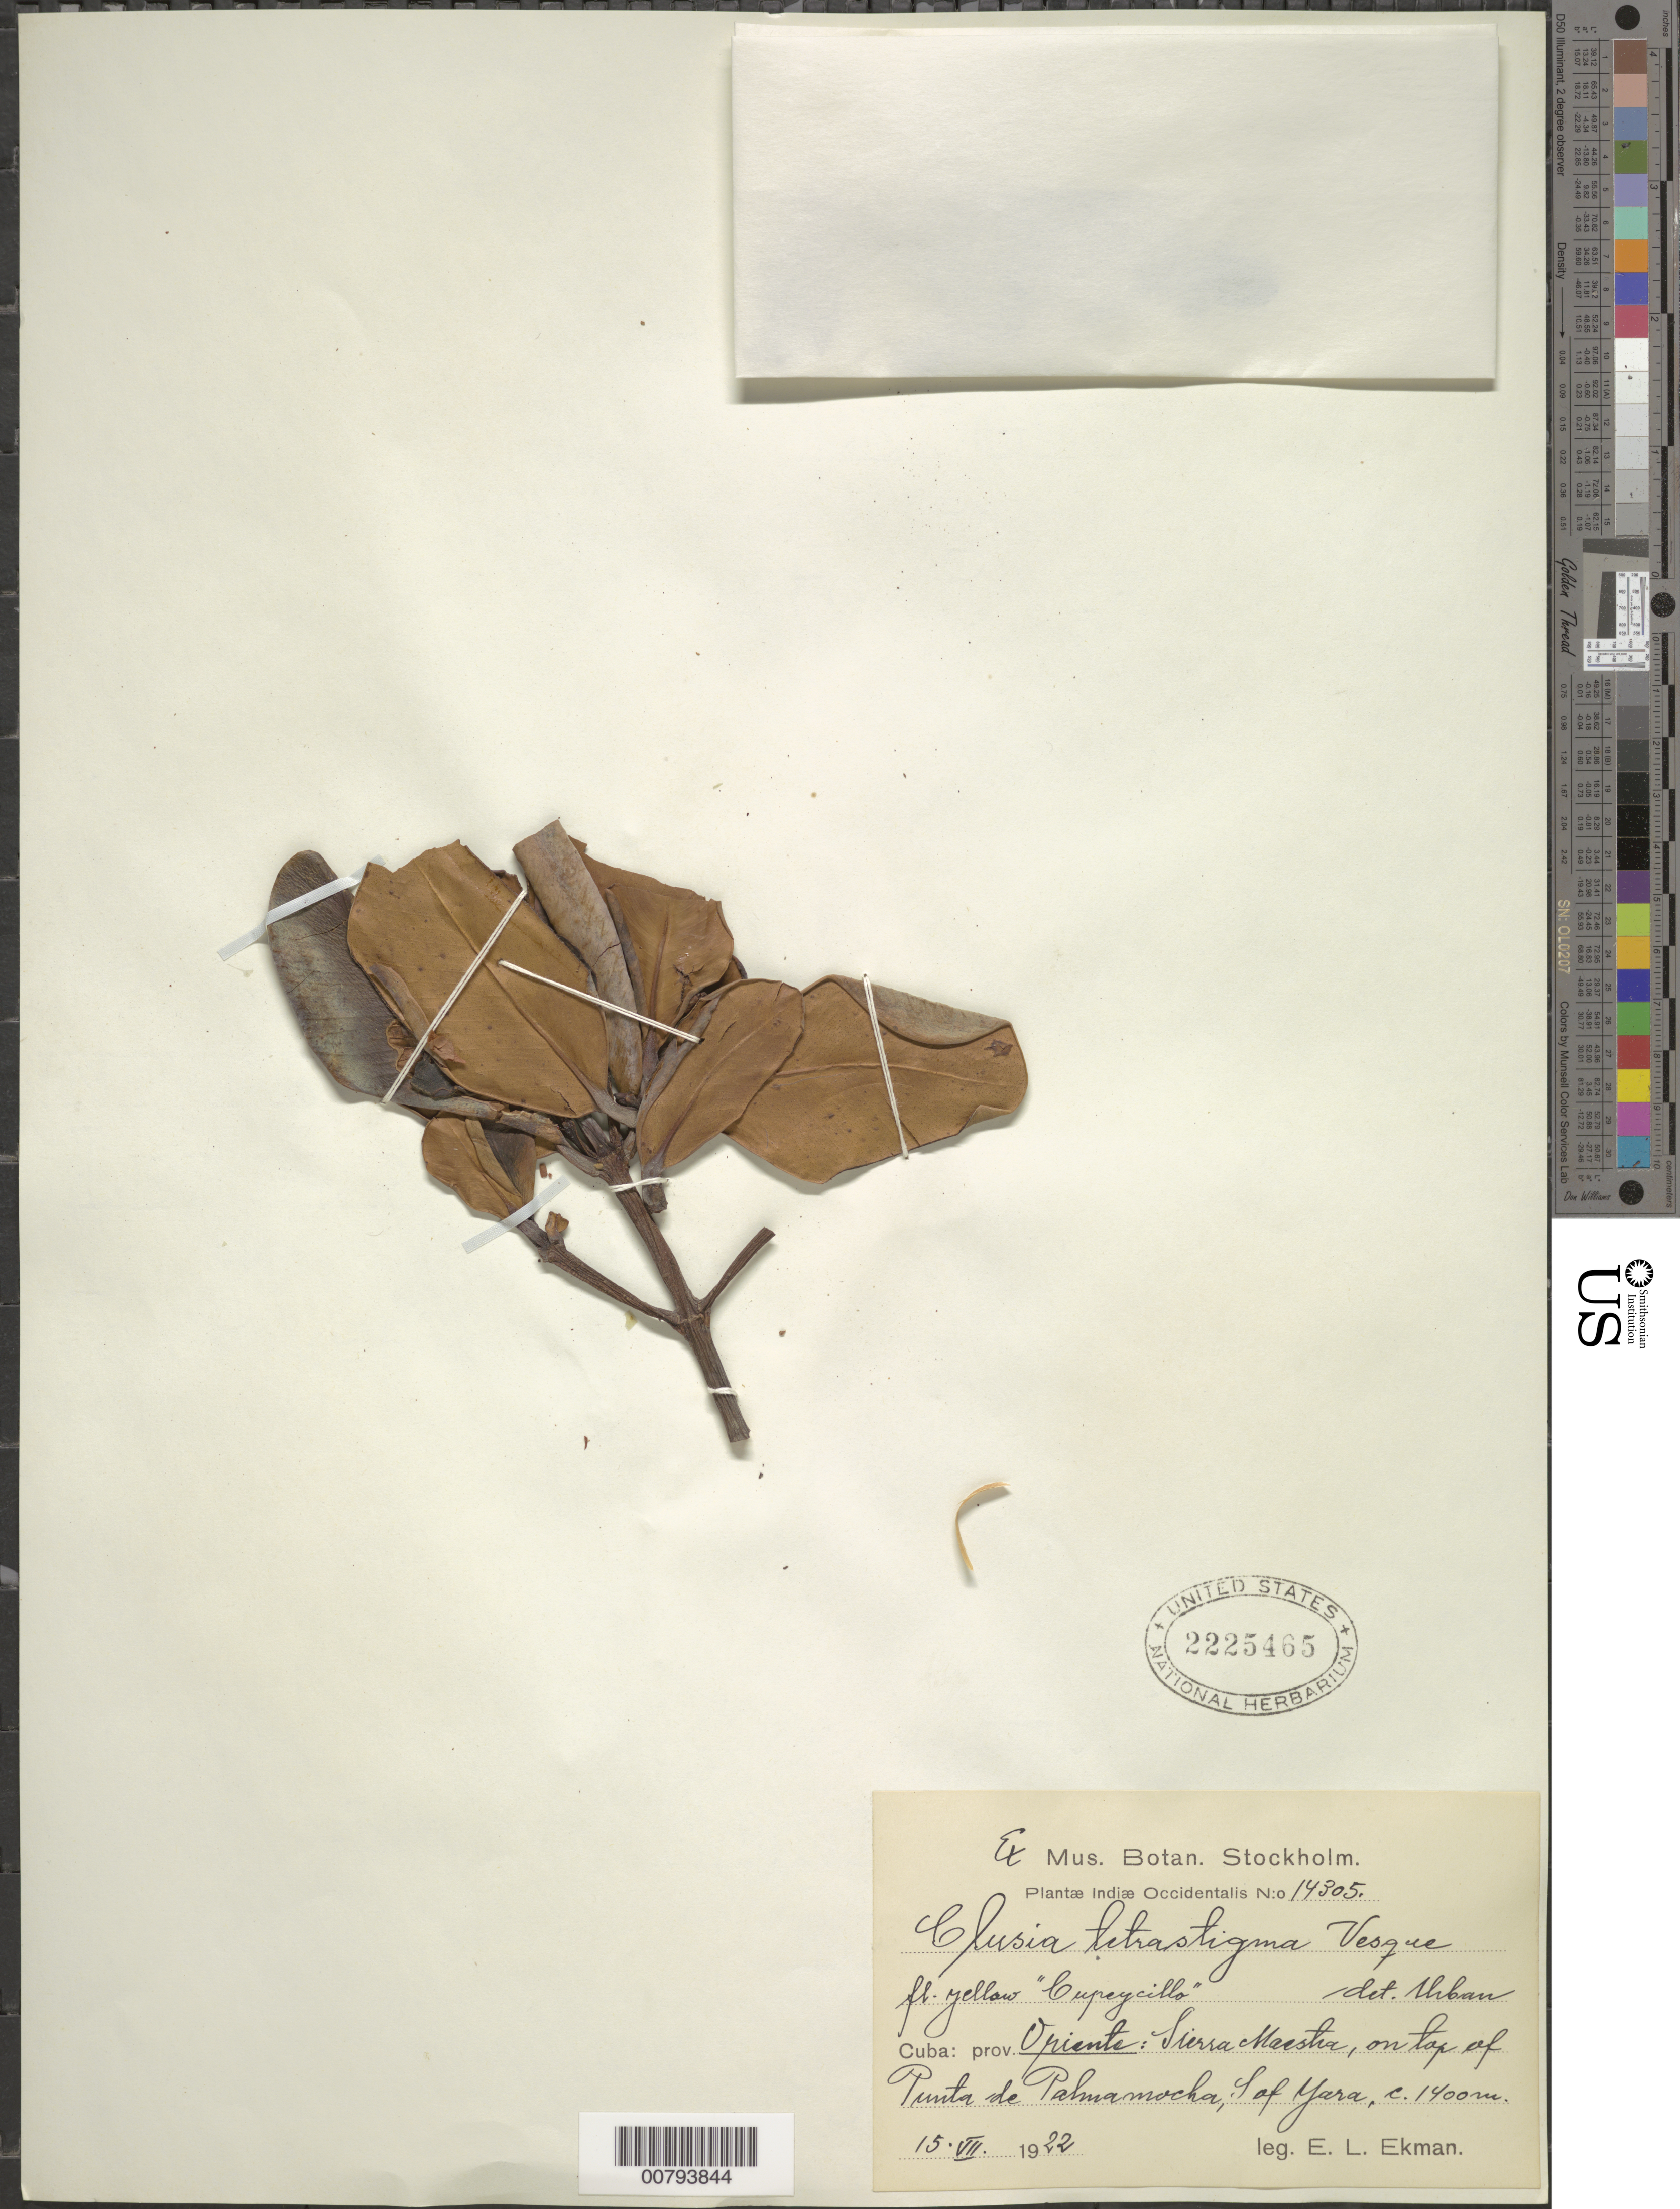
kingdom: Plantae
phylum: Tracheophyta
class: Magnoliopsida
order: Malpighiales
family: Clusiaceae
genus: Clusia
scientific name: Clusia tetrastigma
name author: Vesque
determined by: Urban, Ignatz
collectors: E. L. Ekman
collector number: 14305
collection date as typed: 15 Jul 1922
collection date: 1922-07-15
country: Cuba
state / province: Oriente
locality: Sierra Maestra, on top of Punta de Palmamocha; south of Yara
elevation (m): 1400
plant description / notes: Common name: Cupeycillo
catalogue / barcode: US 2225465